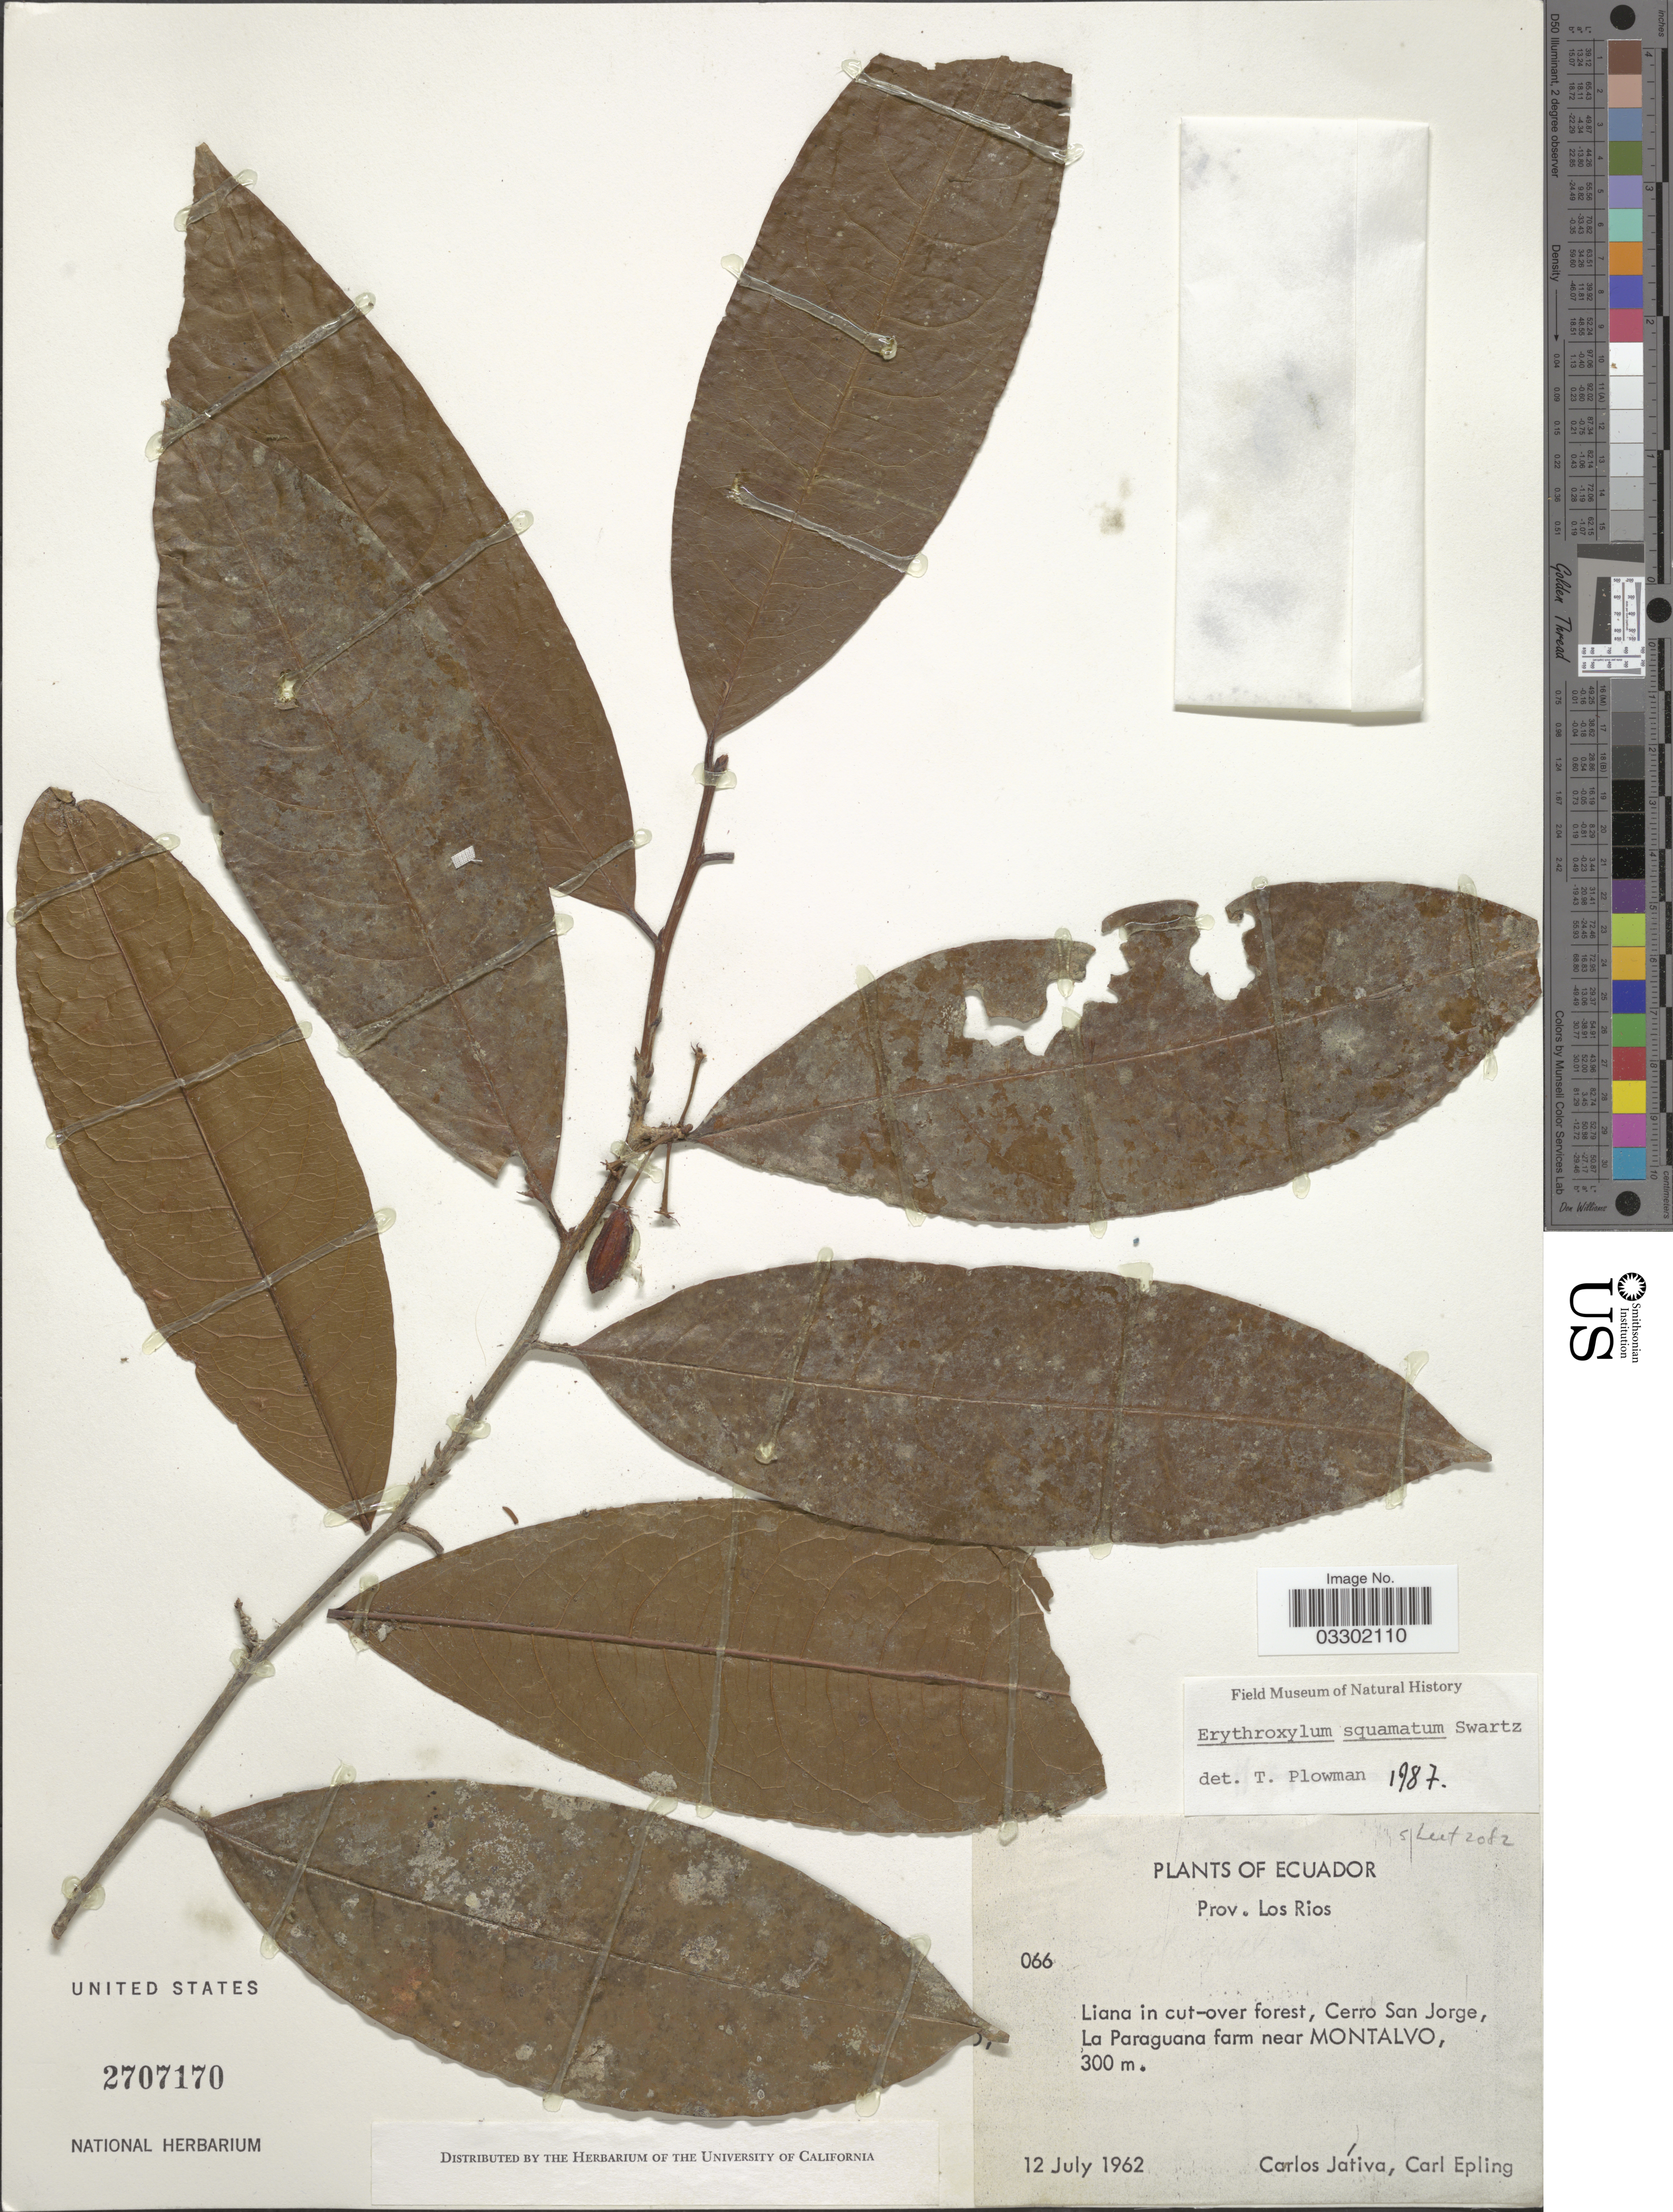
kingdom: Plantae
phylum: Tracheophyta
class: Magnoliopsida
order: Malpighiales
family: Erythroxylaceae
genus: Erythroxylum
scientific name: Erythroxylum squamatum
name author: Sw.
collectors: C. D. Játiva & C. C. Epling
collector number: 066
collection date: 1962-07-12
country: Ecuador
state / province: Los Ríos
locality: Cerro San Jorge, La Paraguana farm near Montalvo.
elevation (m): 300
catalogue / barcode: US 2707170